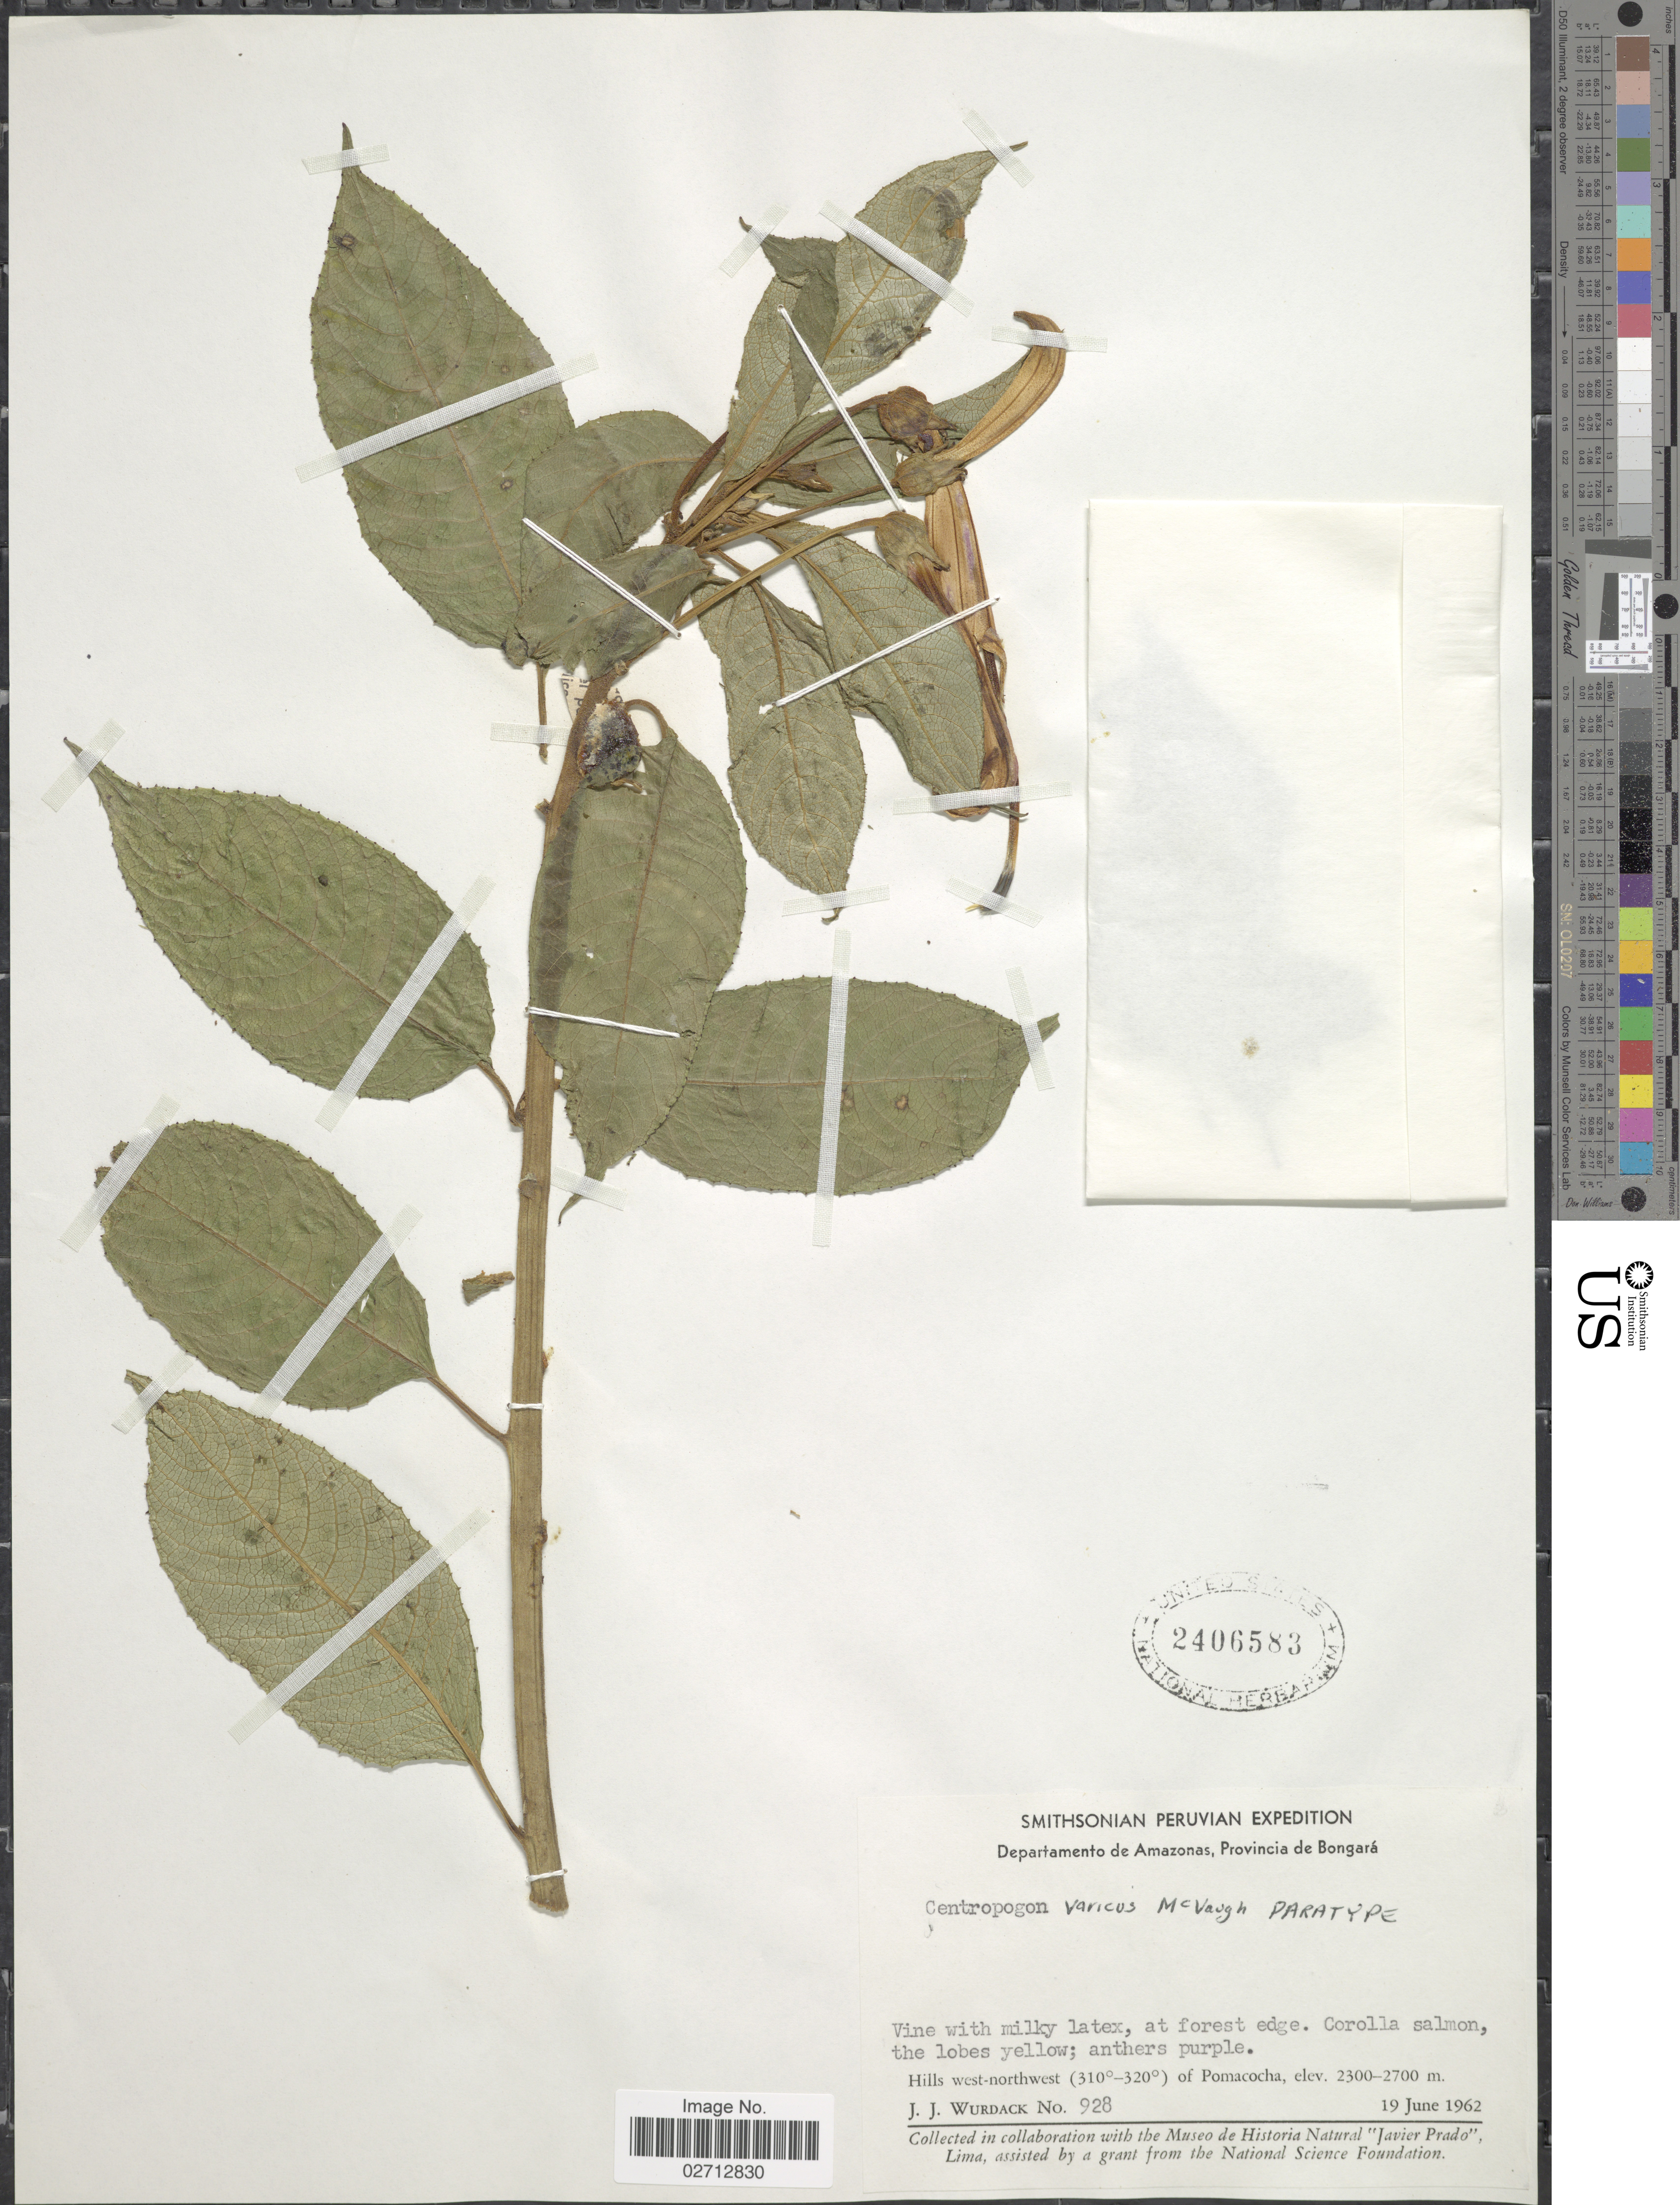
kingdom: Plantae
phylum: Tracheophyta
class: Magnoliopsida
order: Asterales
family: Campanulaceae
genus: Centropogon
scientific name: Centropogon varicus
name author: McVaugh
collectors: J. J. Wurdack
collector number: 928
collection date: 1962-06-19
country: Peru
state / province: Amazonas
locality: Provincia de Bongara. Hills west-northwest (310°-320°) of Pomacocha.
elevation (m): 2300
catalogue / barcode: US 2406583